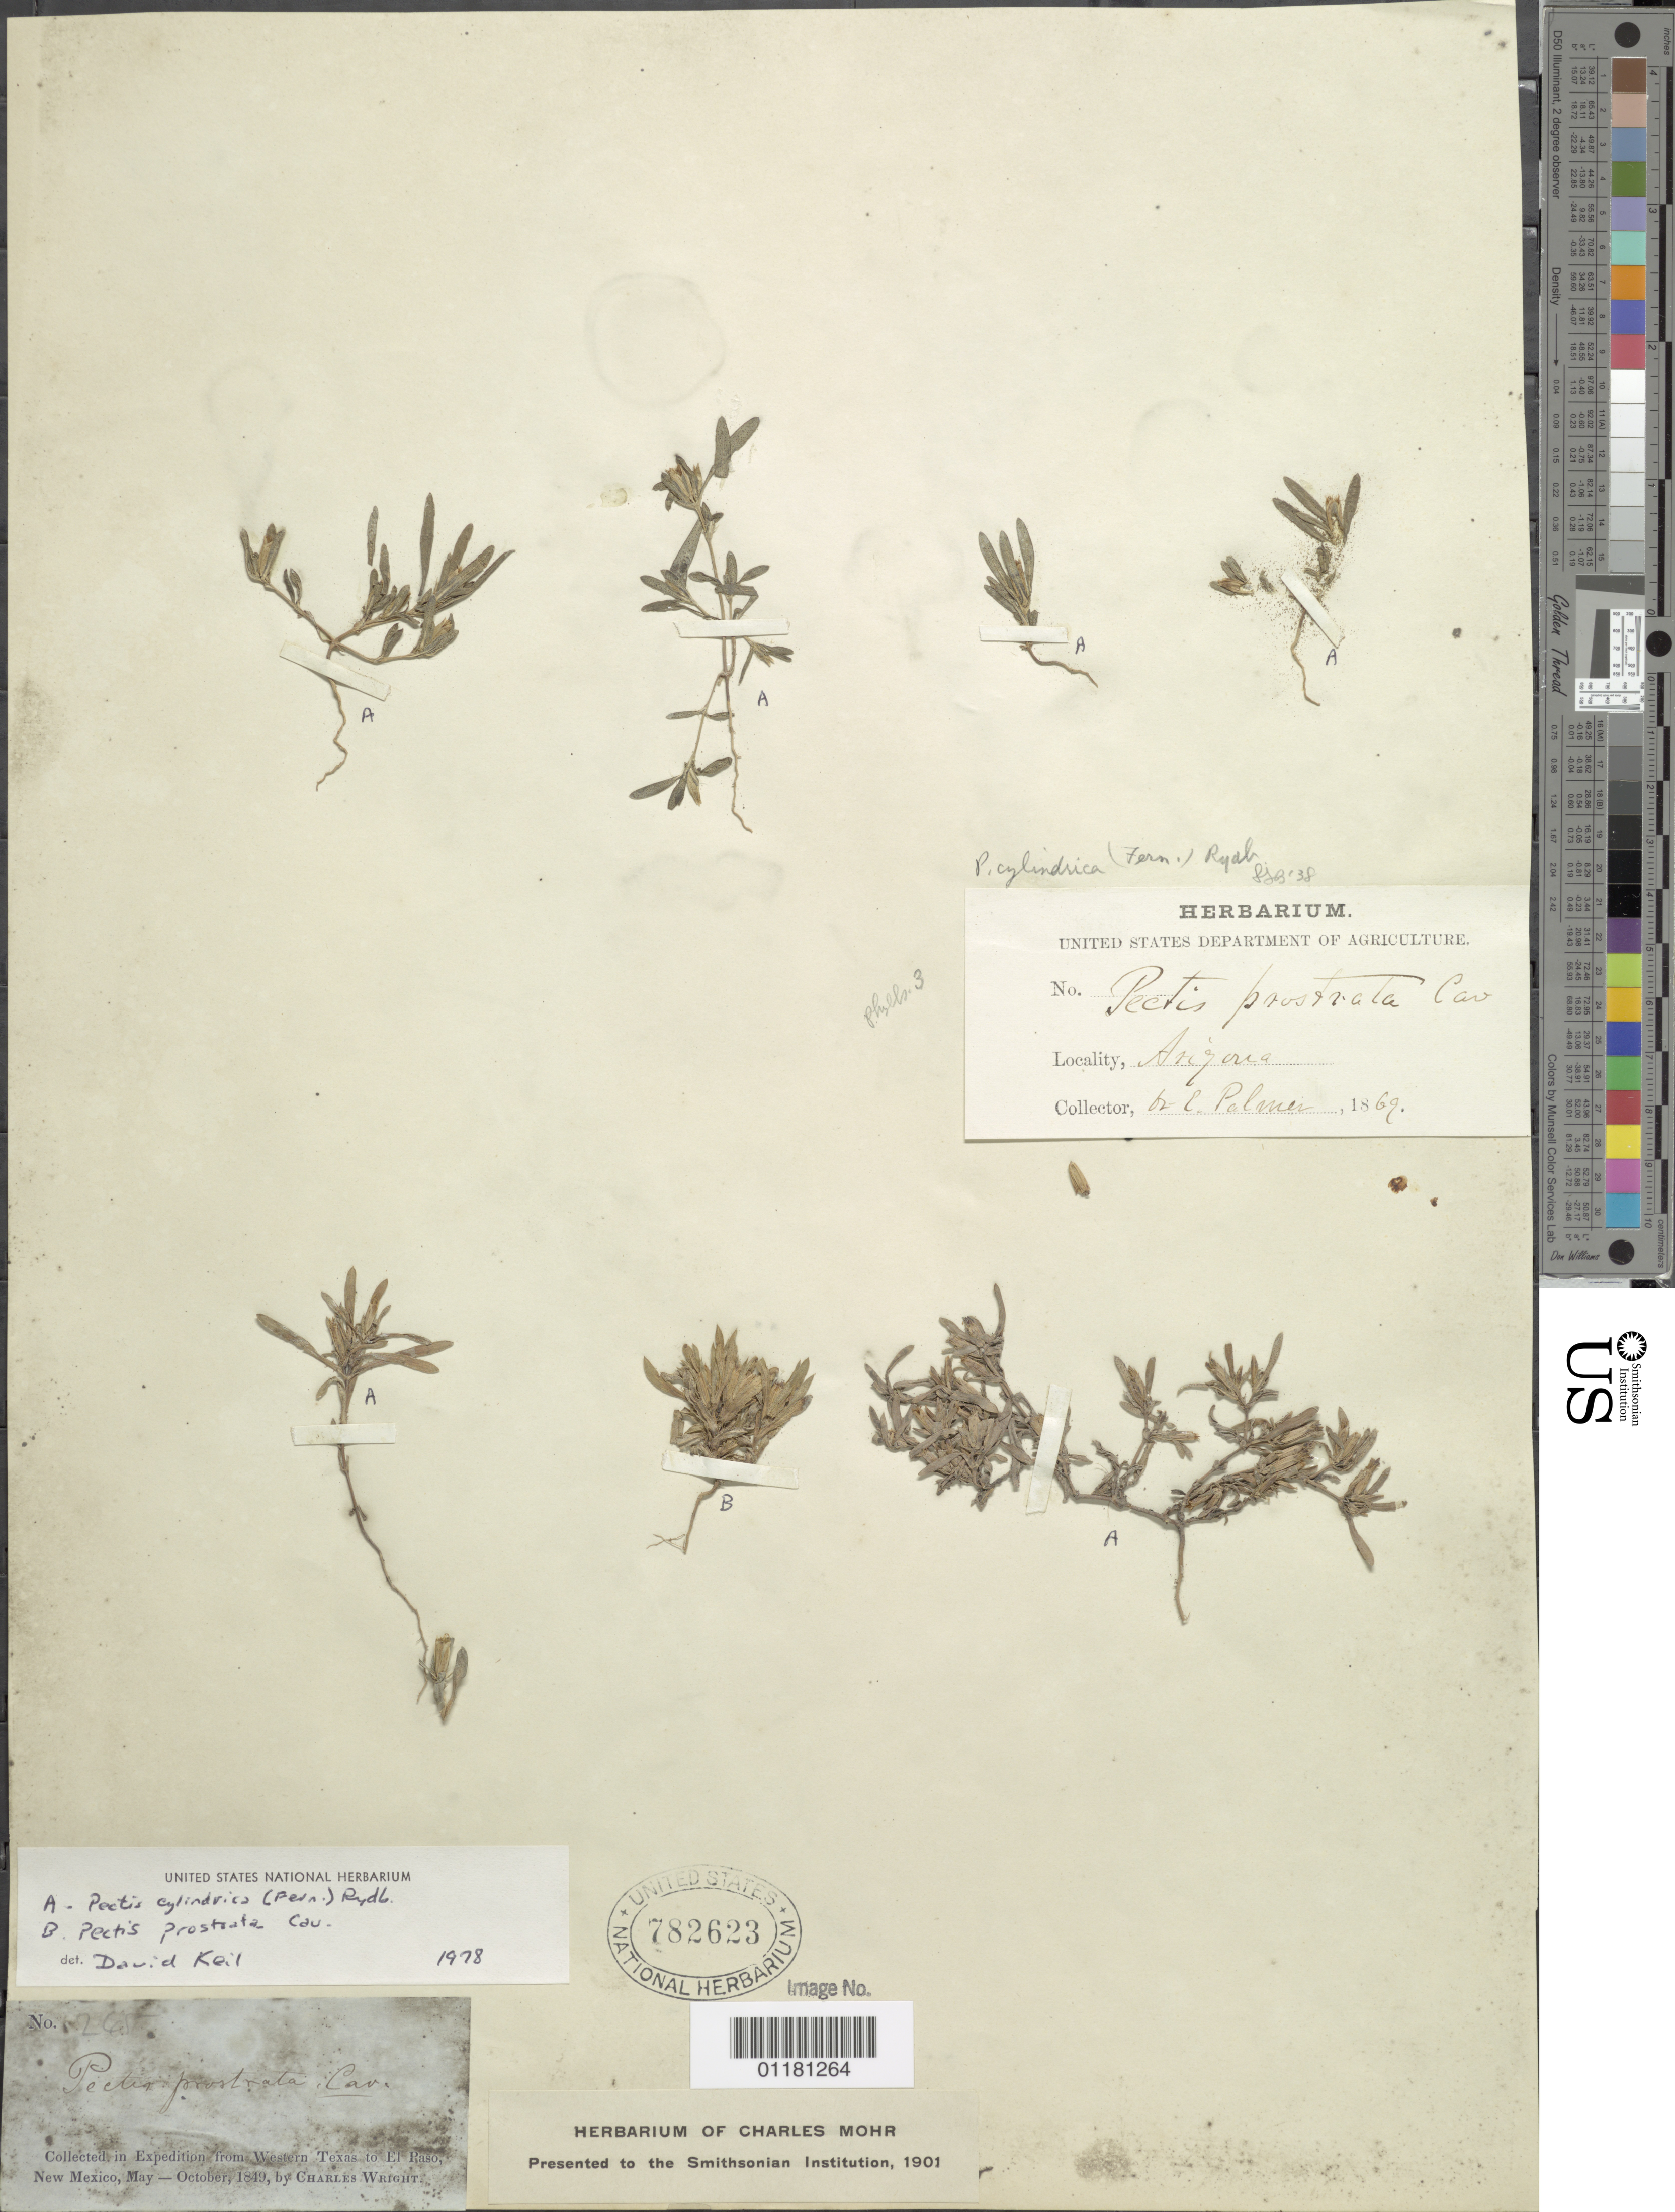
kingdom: Plantae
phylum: Tracheophyta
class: Magnoliopsida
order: Asterales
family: Asteraceae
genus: Pectis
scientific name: Pectis cylindrica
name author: (Fernald) Rydb.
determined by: Keil, D. J.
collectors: C. Wright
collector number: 265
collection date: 1849-05/1849-10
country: United States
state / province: New Mexico / Texas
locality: from Western Texas to El Paso, New Mexico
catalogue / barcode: US 782623